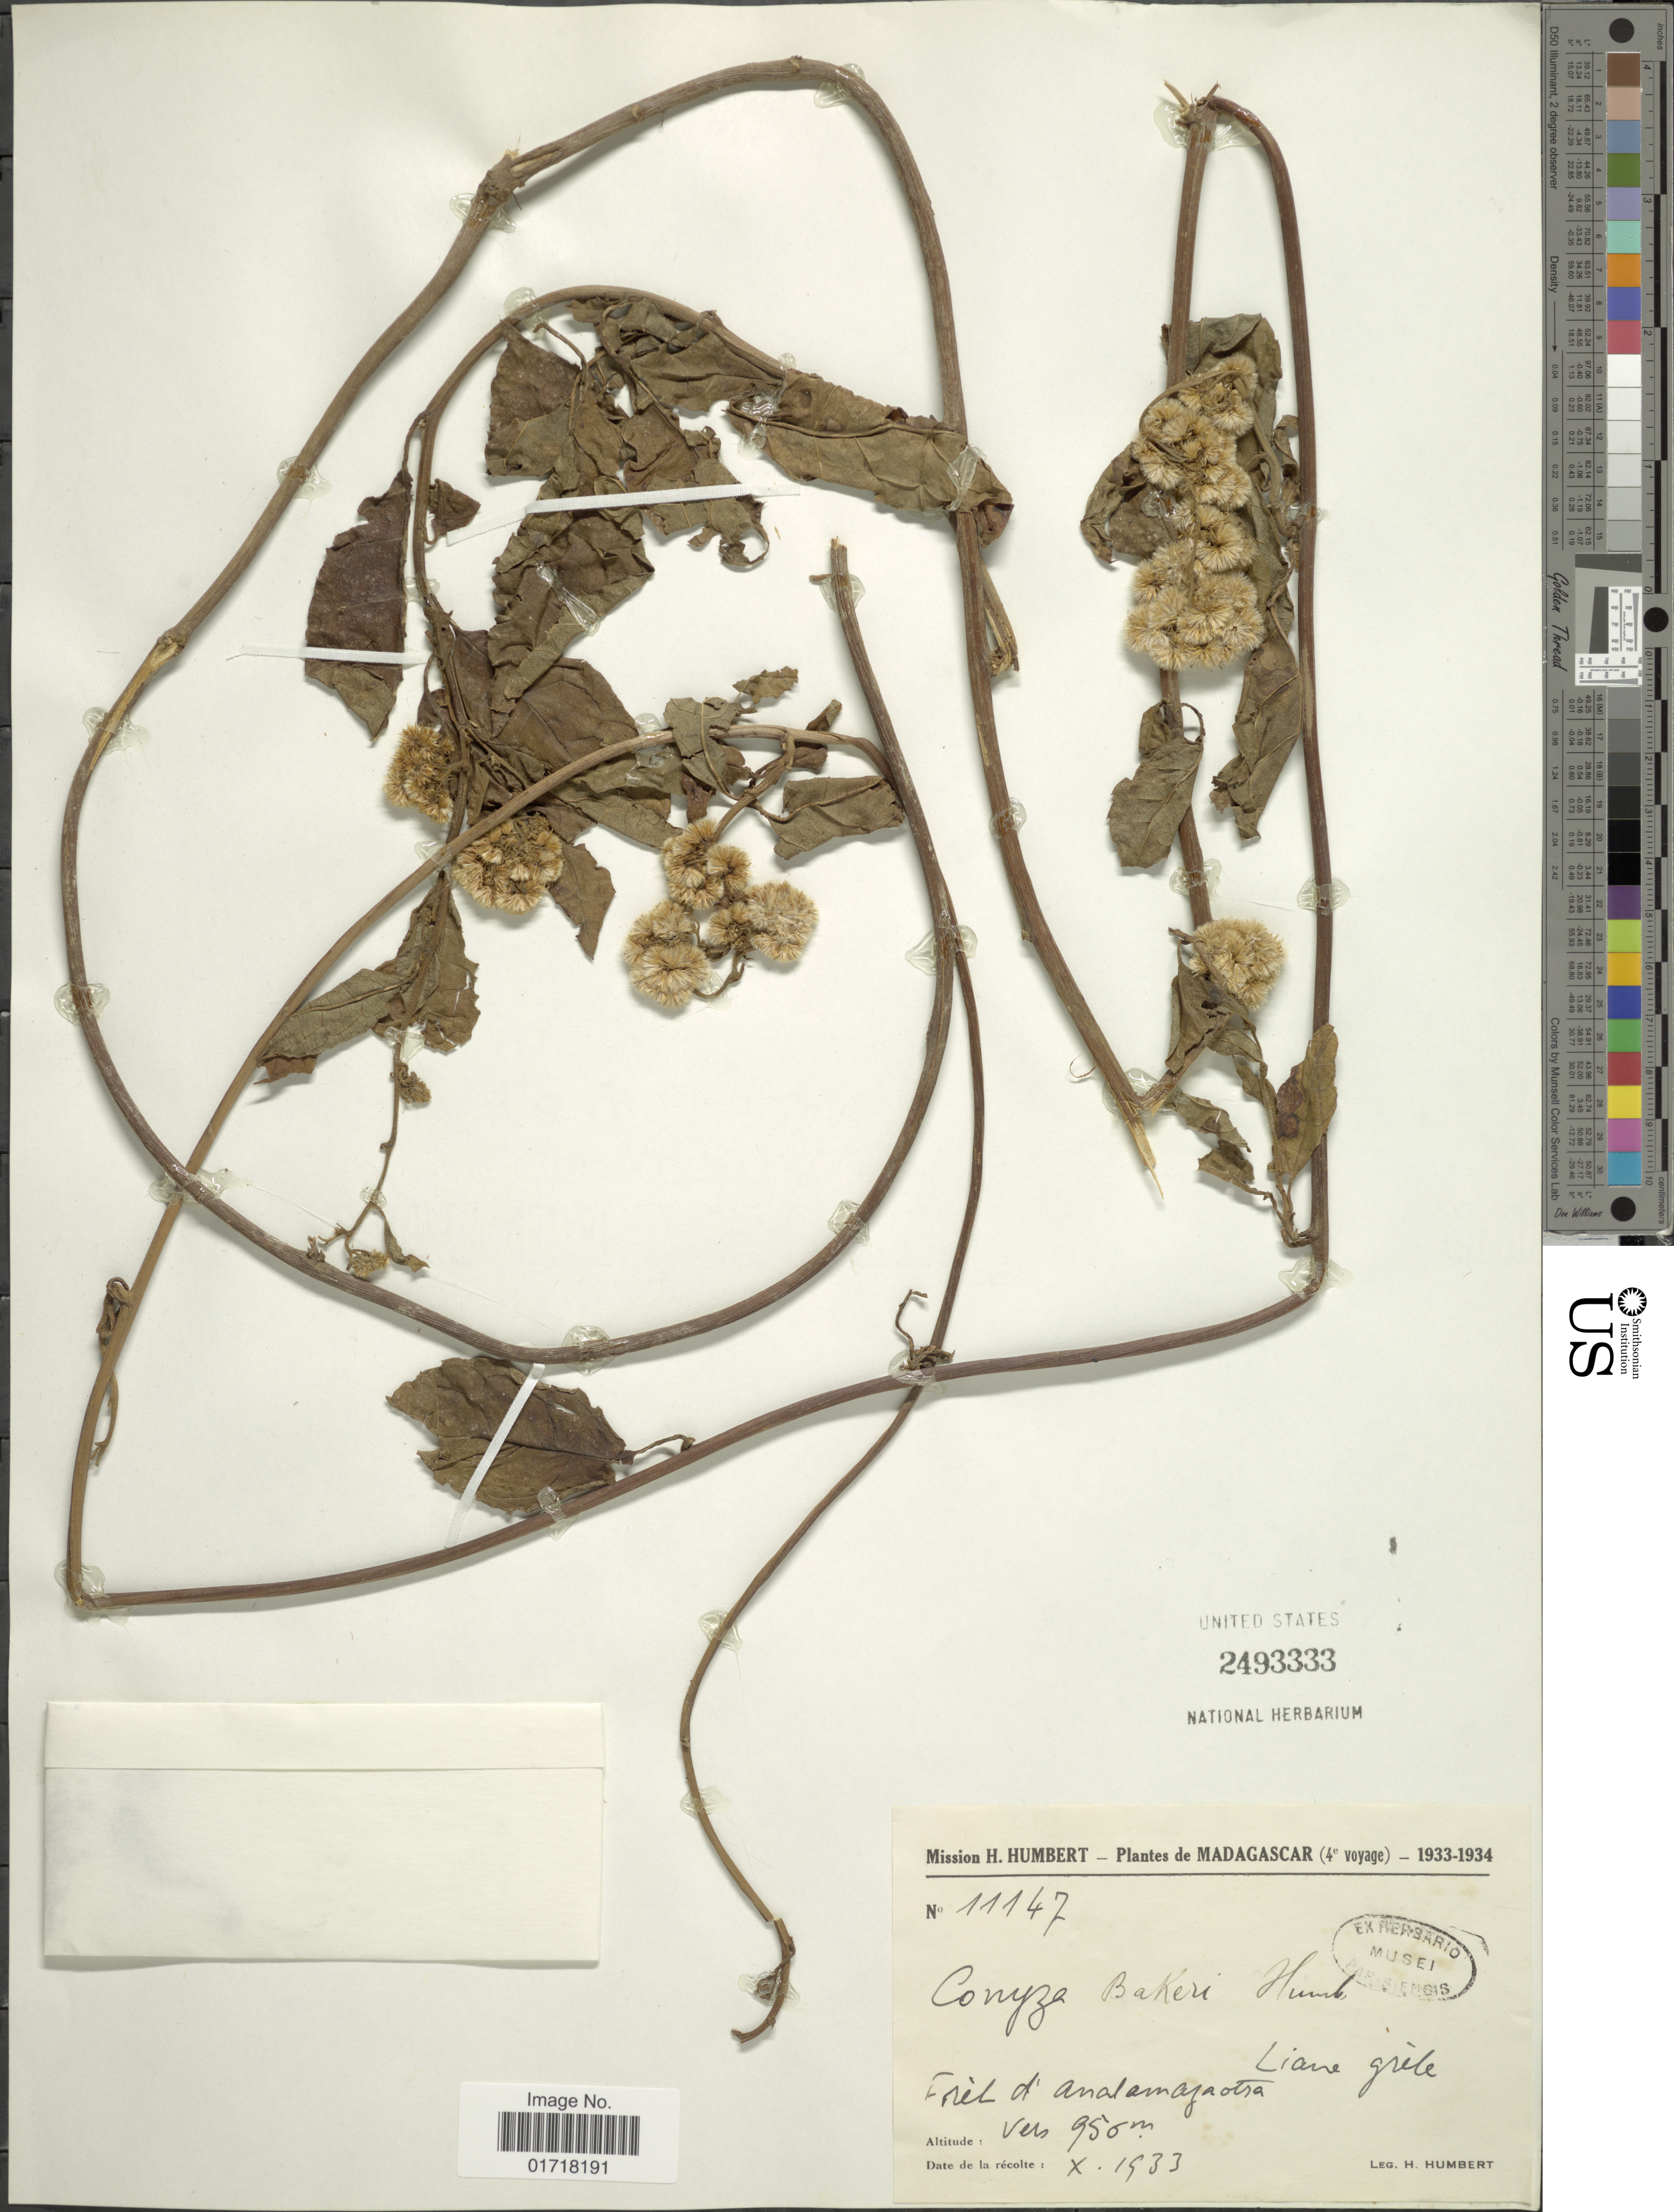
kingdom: Plantae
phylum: Tracheophyta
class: Magnoliopsida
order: Asterales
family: Asteraceae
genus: Conyza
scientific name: Conyza bakeri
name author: Humbert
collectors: H. Humbert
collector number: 11147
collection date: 1933-10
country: Madagascar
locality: Foret d'Analamazaotra.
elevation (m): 956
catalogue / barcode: US 2493333